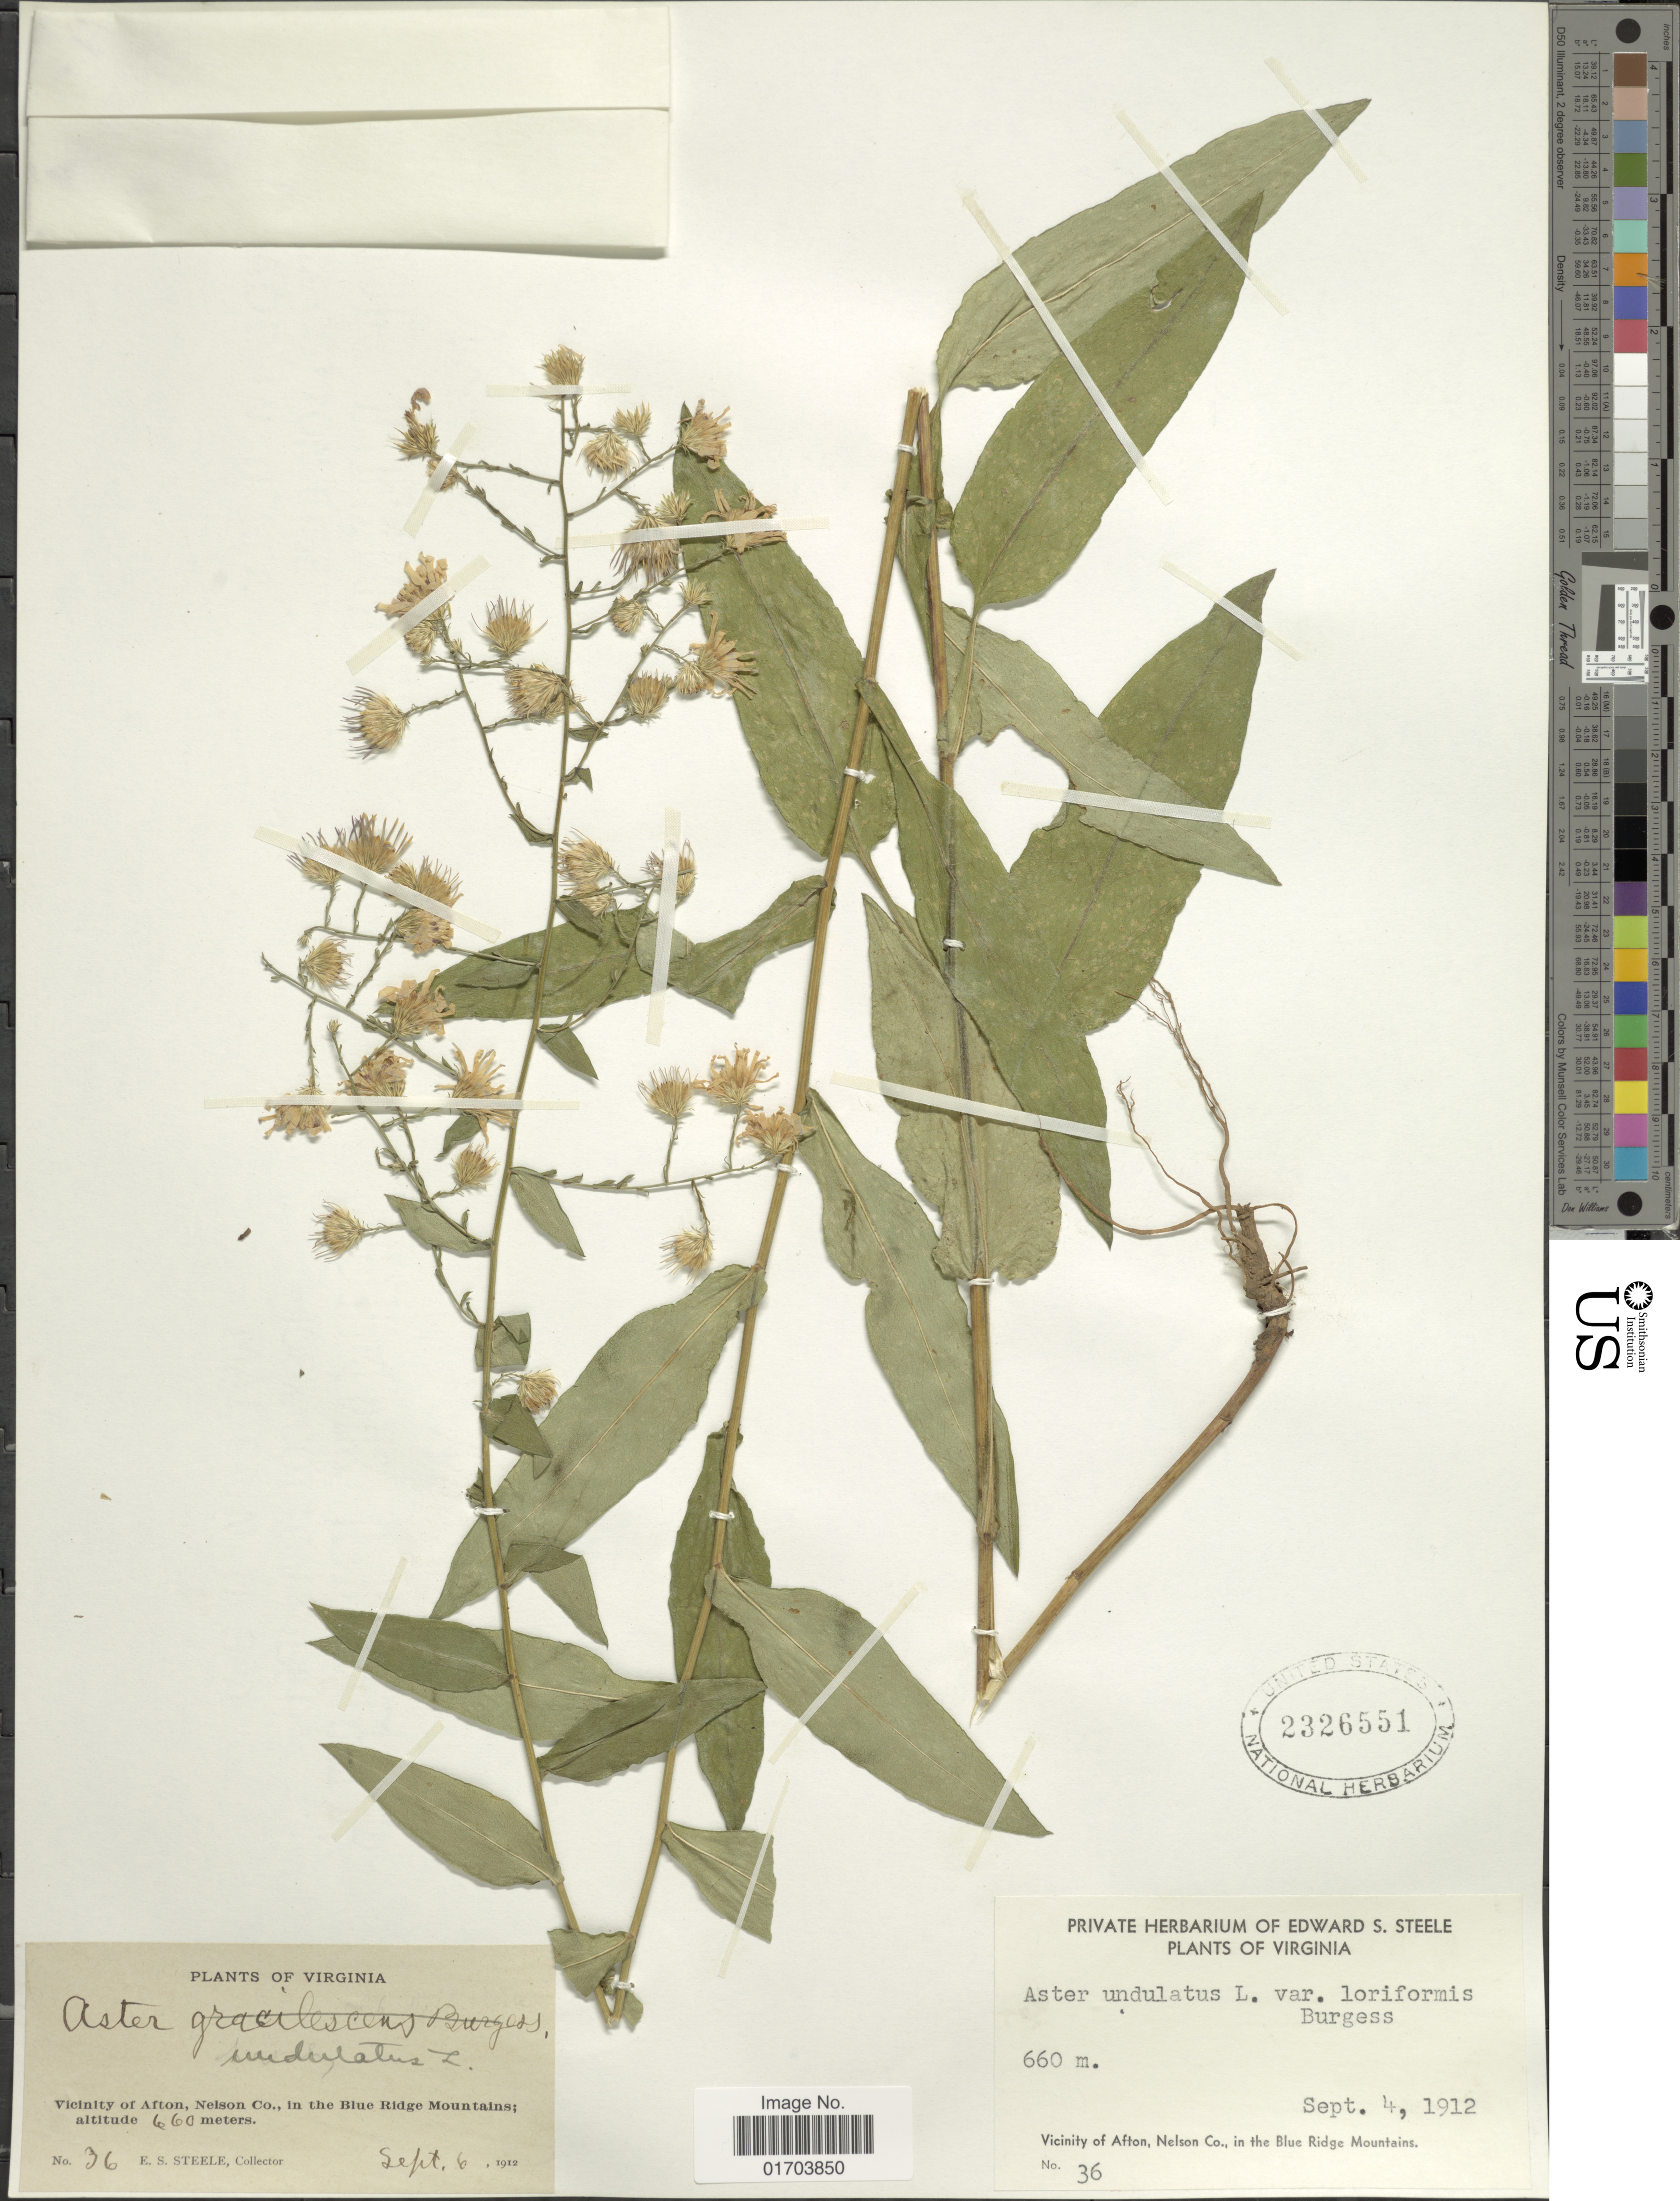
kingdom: Plantae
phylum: Tracheophyta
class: Magnoliopsida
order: Asterales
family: Asteraceae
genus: Symphyotrichum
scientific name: Symphyotrichum undulatum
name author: (L.) G.L. Nesom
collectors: E. Steele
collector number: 36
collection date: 1912-09-06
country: United States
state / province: Virginia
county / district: Nelson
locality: Vicinity of Afton Nelson Co., in the Blue Ridge Mountains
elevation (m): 660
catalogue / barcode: US 2326551